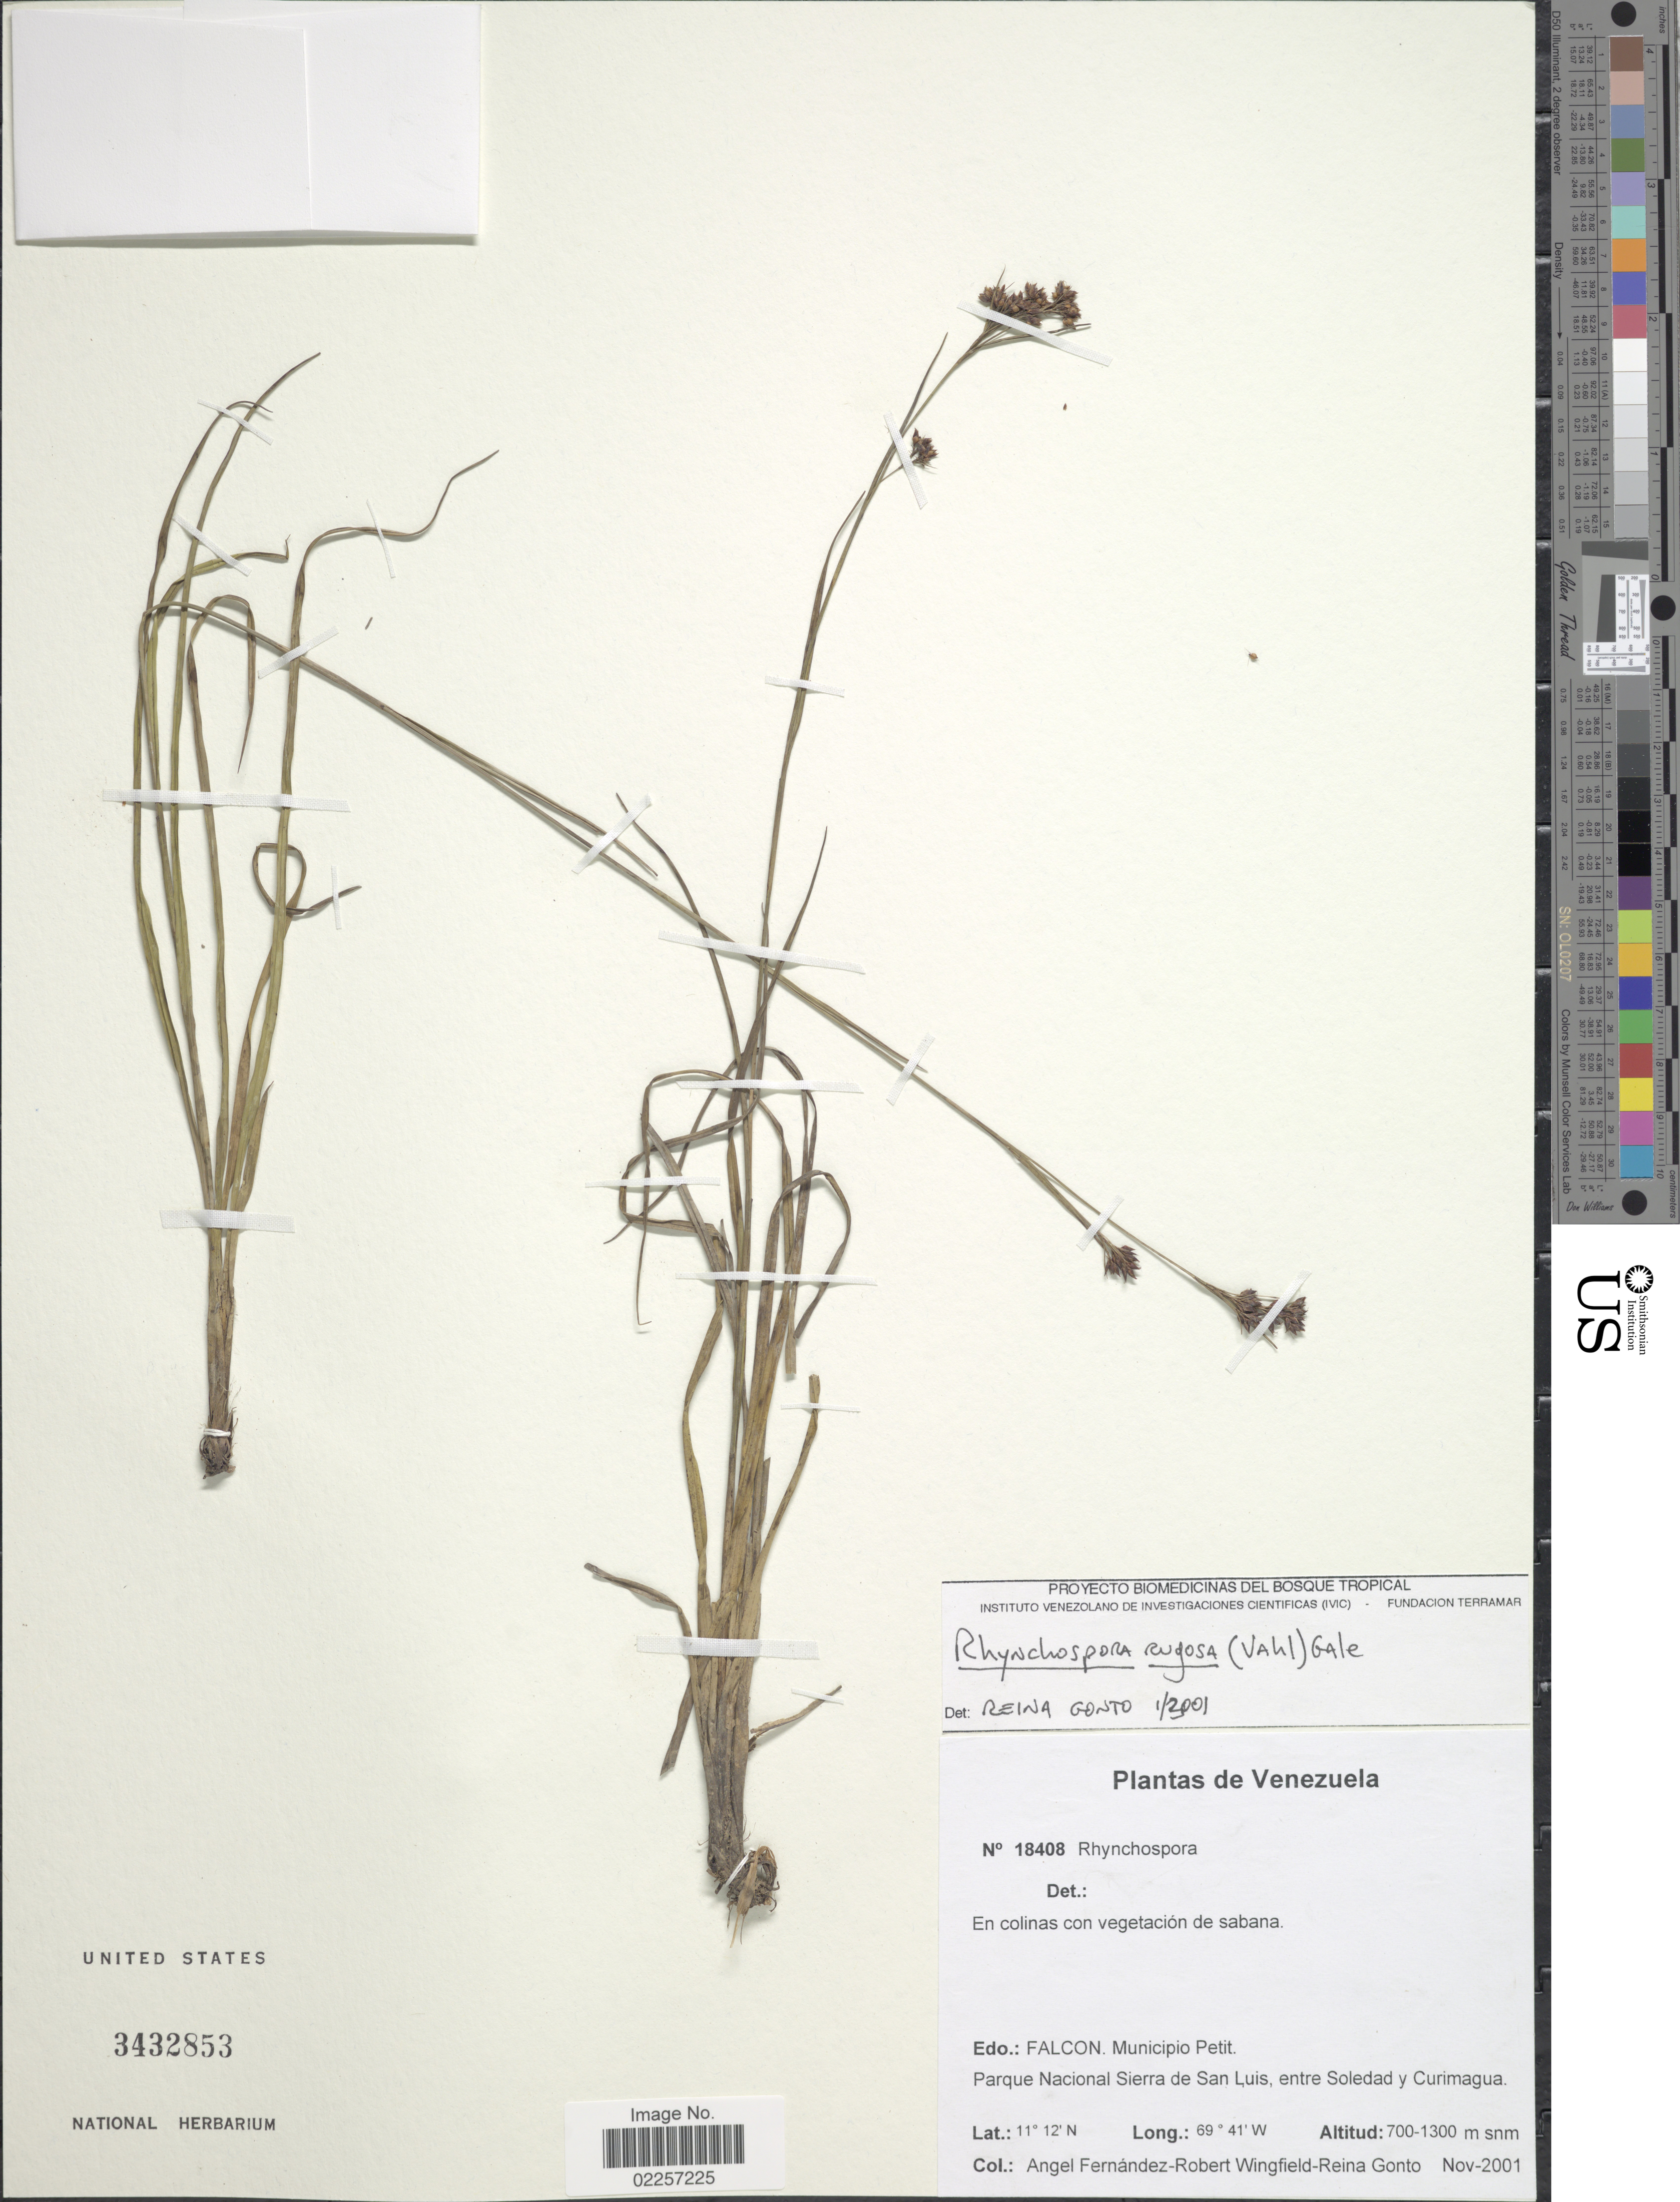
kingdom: Plantae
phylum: Tracheophyta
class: Liliopsida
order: Poales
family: Cyperaceae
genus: Rhynchospora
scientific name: Rhynchospora rugosa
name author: (Vahl) Gale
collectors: Á. Fernández, R. C. Wingfield & R. Gonto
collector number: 18408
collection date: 2001-11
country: Venezuela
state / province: Falcón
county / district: Petit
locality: Municipio Petit, Parque Nacional de San Luis, entre Soledad y Curimagua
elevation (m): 700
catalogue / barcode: US 3432853